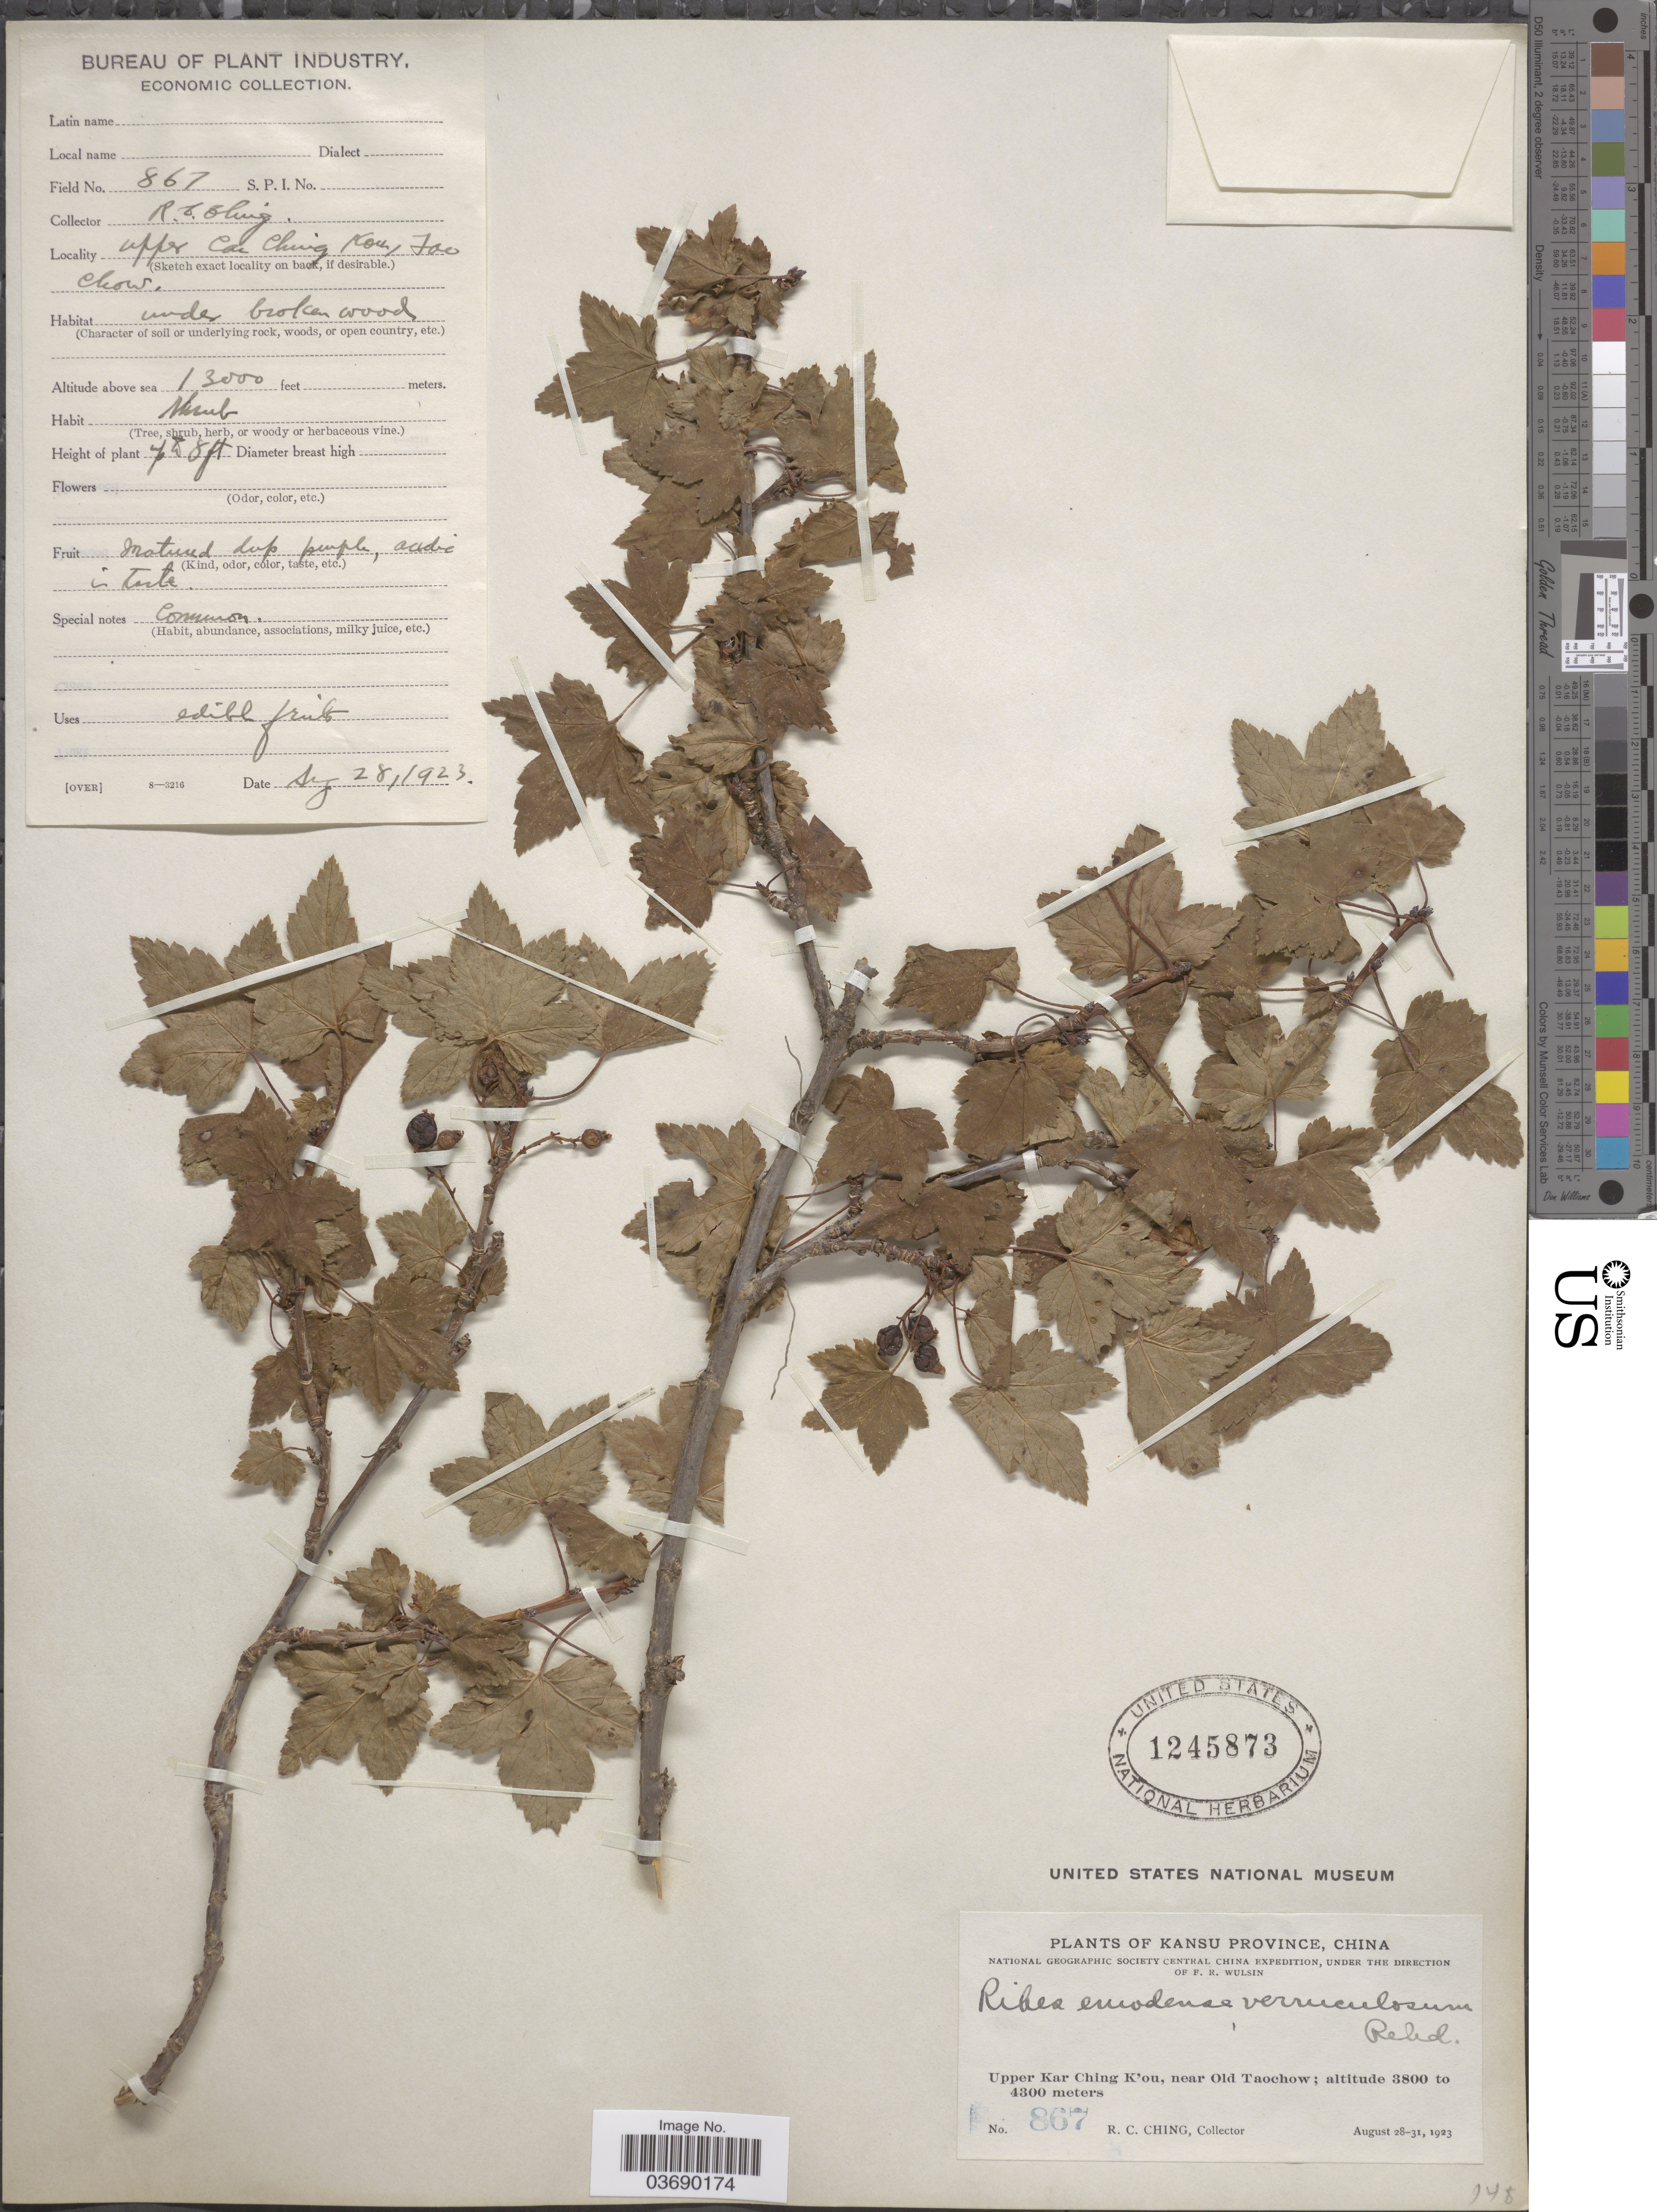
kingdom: Plantae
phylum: Tracheophyta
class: Magnoliopsida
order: Saxifragales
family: Grossulariaceae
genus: Ribes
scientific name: Ribes emodense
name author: Rehder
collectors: R. C. Ching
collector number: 867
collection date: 1923-08-28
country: China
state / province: Gansu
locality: Kansu Province. Upper Kar Ching K'ou, near Old Taochow.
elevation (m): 3962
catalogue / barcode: US 1245873